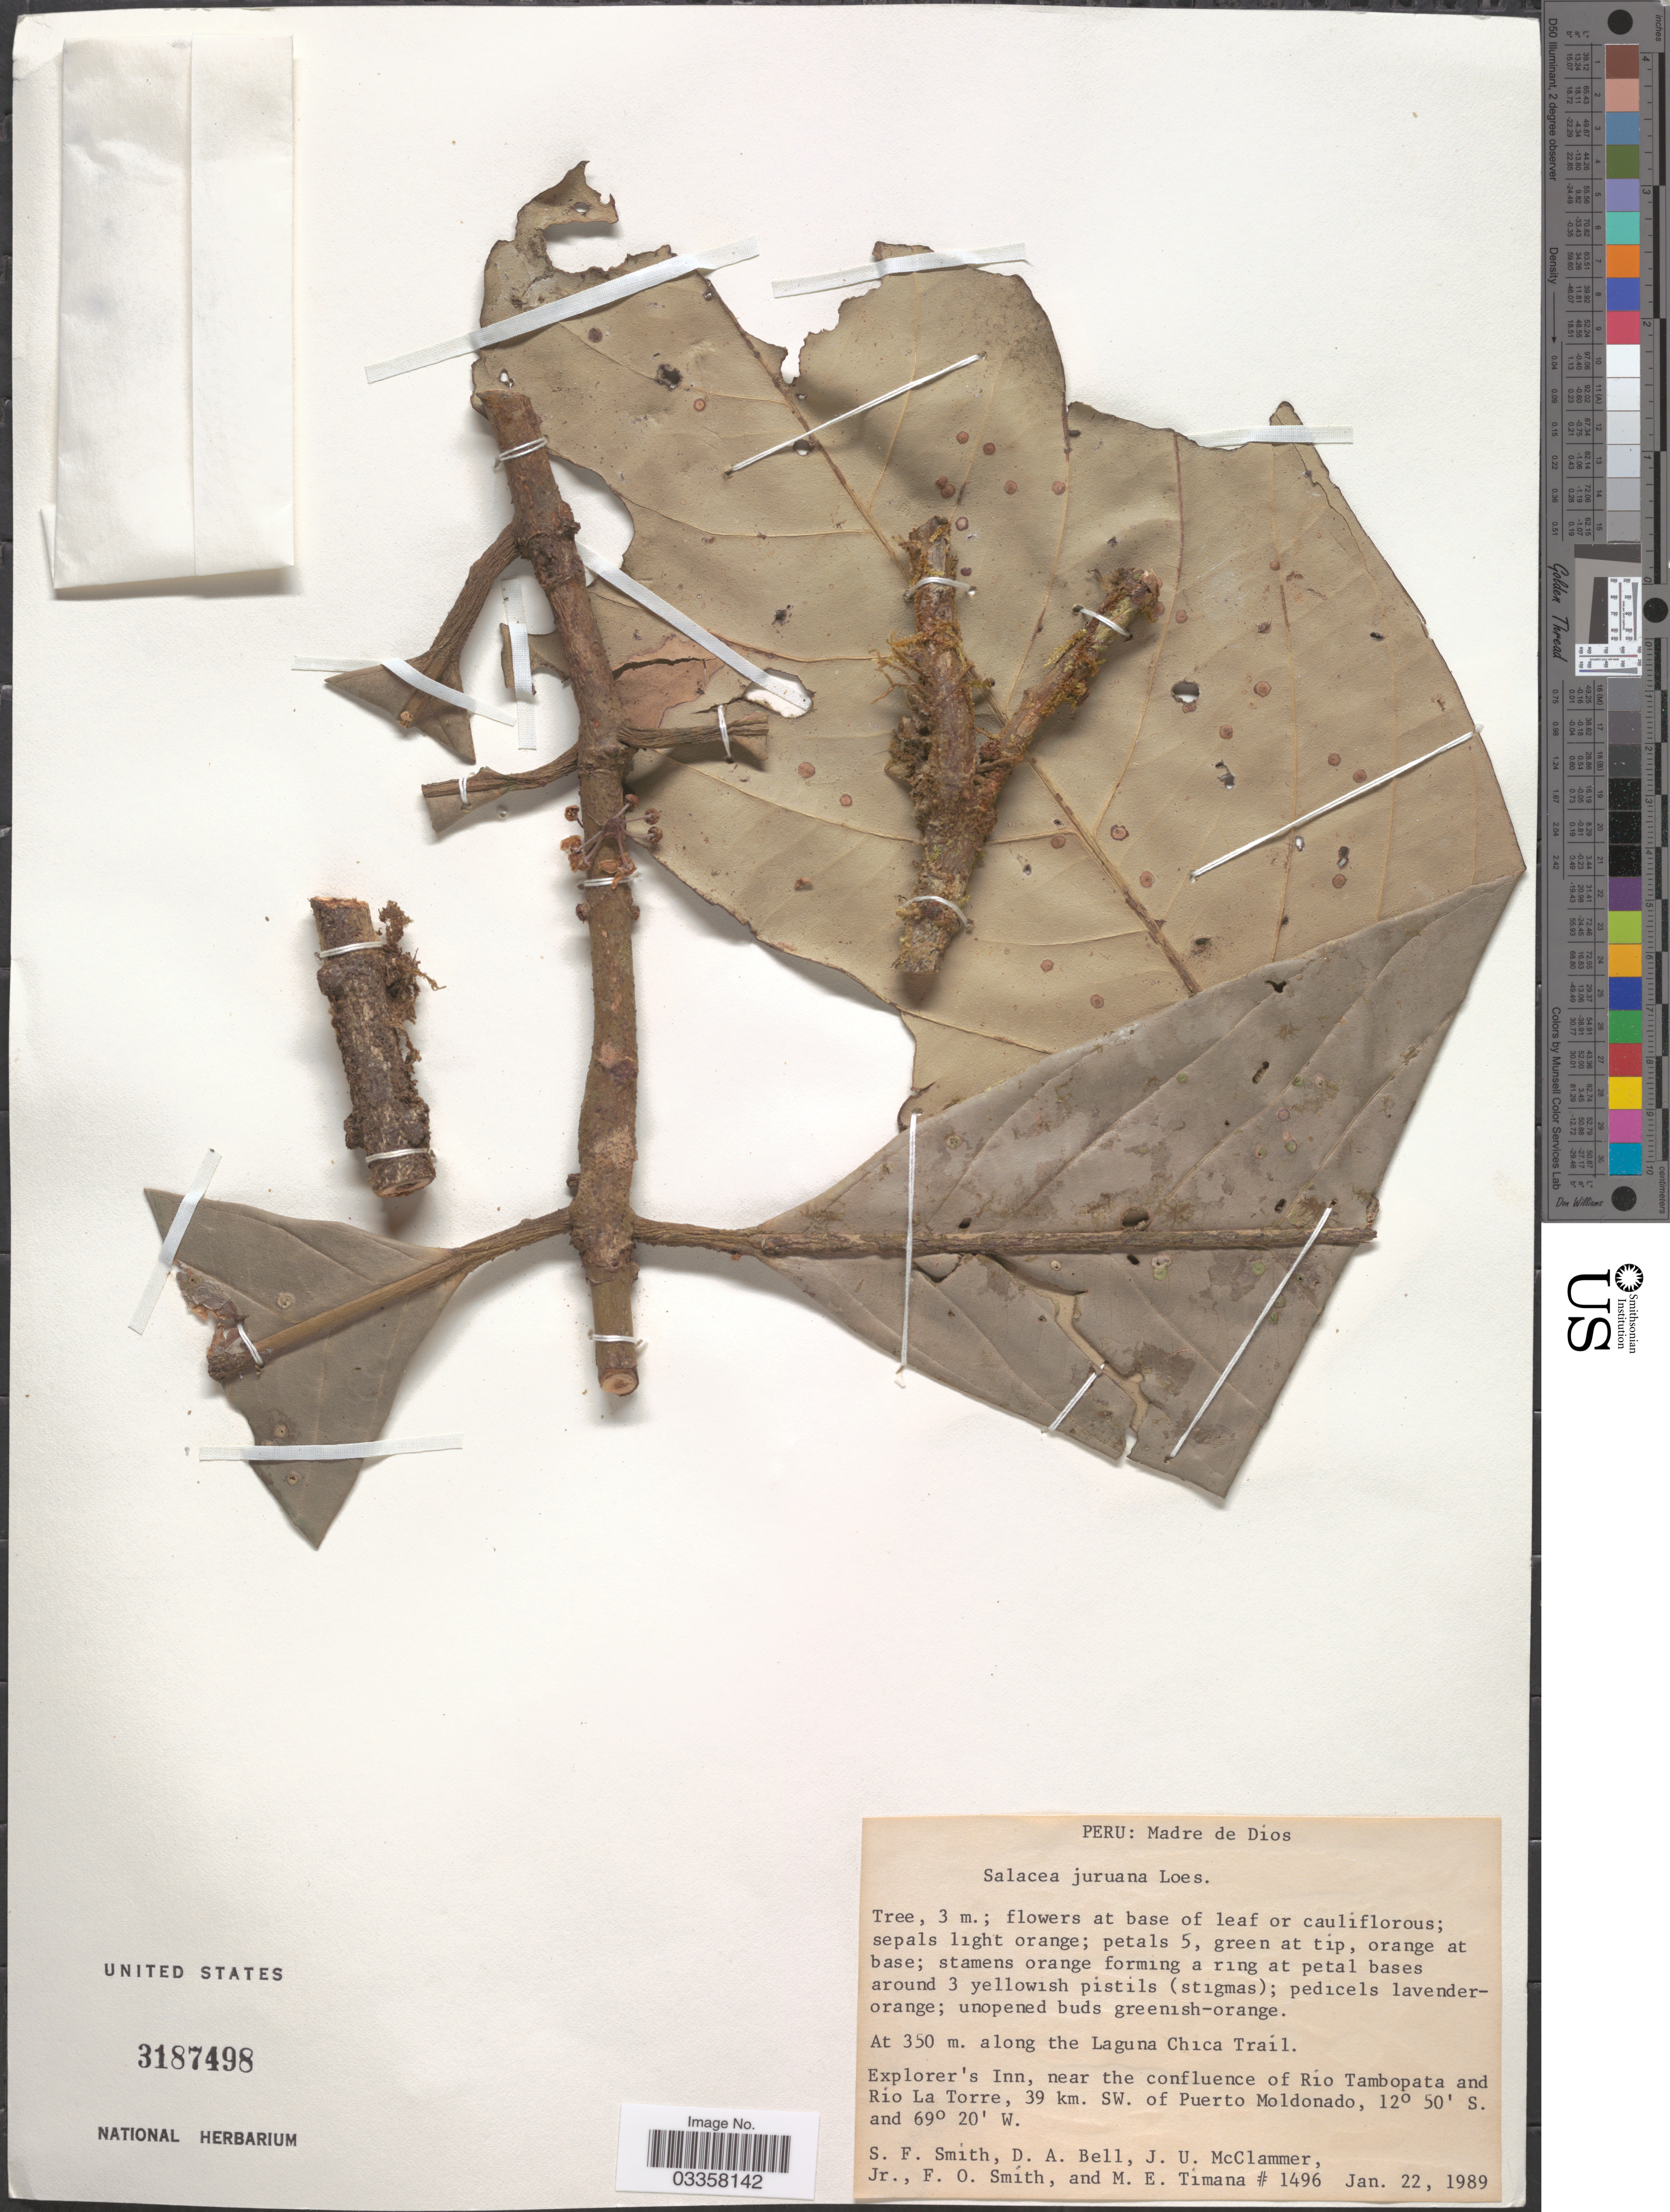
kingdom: Plantae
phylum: Tracheophyta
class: Magnoliopsida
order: Celastrales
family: Celastraceae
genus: Salacia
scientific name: Salacia juruana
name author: Loes.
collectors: S.F. Smith, D. A. Bell, J. McClammer Jr. & F. Smith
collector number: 1496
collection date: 1989-01-22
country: Peru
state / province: Madre de Dios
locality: Along the Laguna Chica Trail, Explorer's Inn, near the confluence of Río Tambopata and Rio La Torre, 39 km. SW. of Puerto Moldonado.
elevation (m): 350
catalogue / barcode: US 3187498